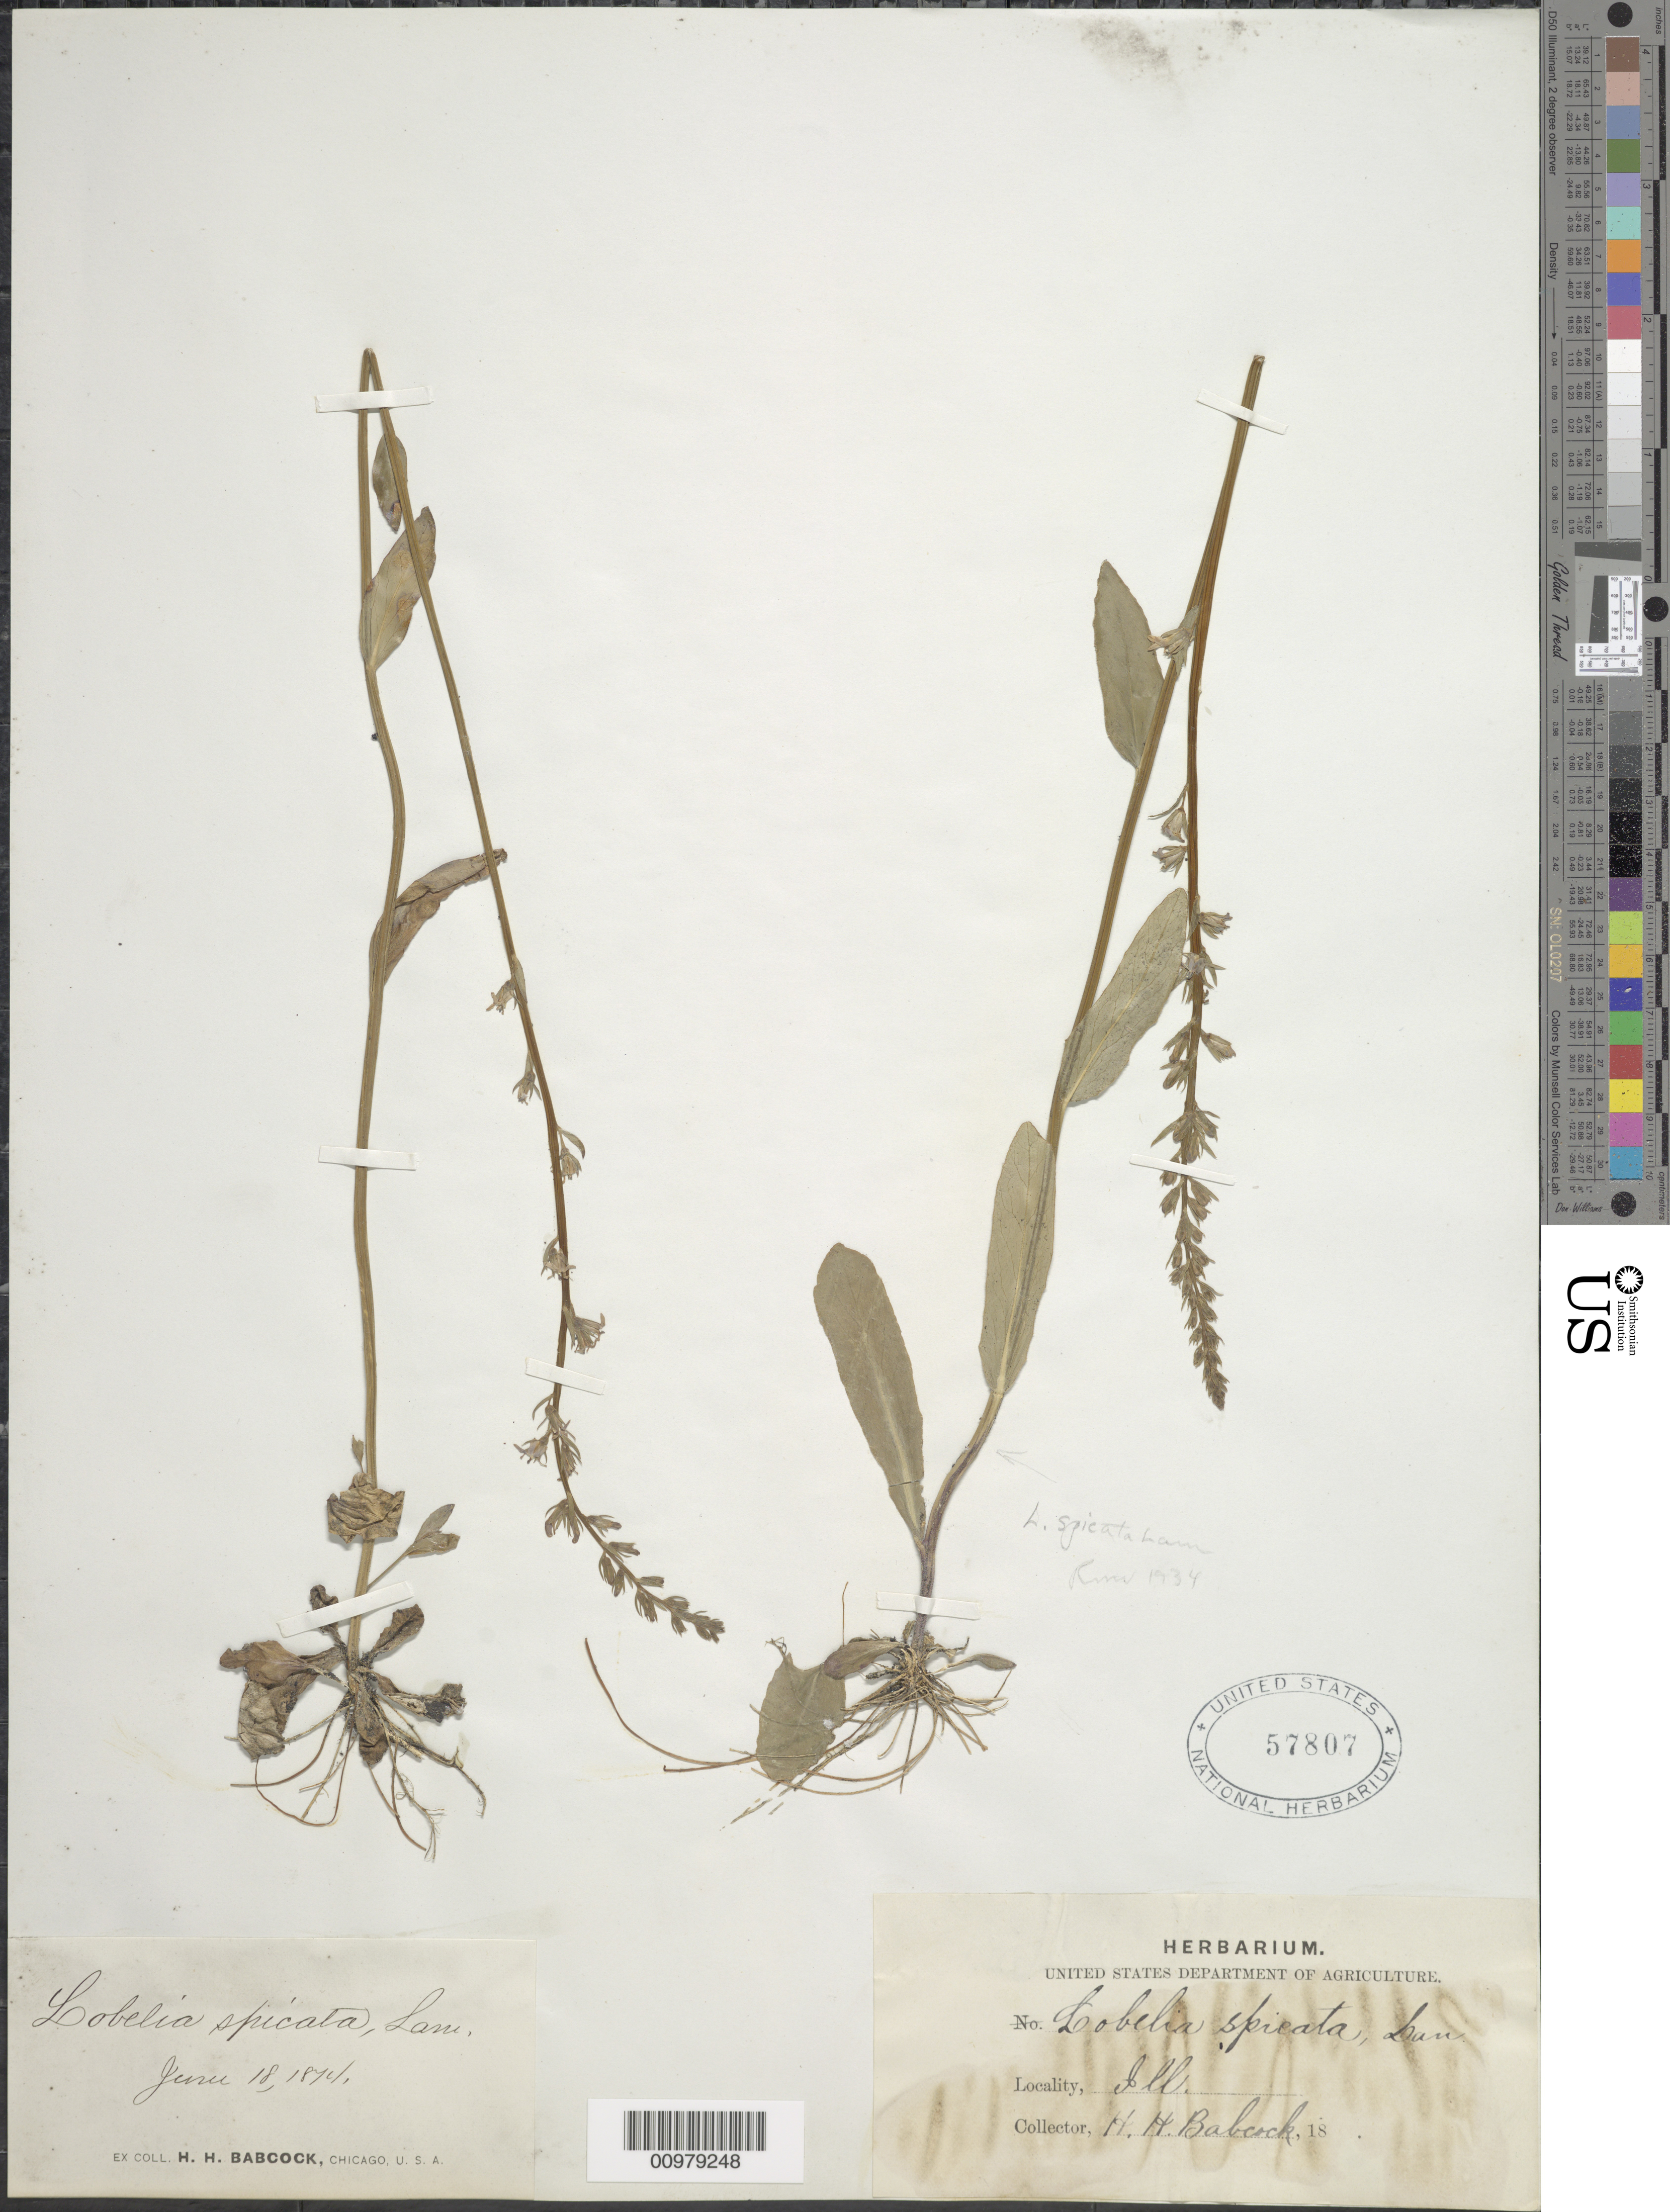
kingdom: Plantae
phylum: Tracheophyta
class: Magnoliopsida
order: Asterales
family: Campanulaceae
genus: Lobelia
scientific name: Lobelia spicata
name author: Lam.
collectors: H. Babcock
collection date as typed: June 18, 1874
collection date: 1874-06-18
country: United States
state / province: Illinois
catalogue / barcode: US 57807